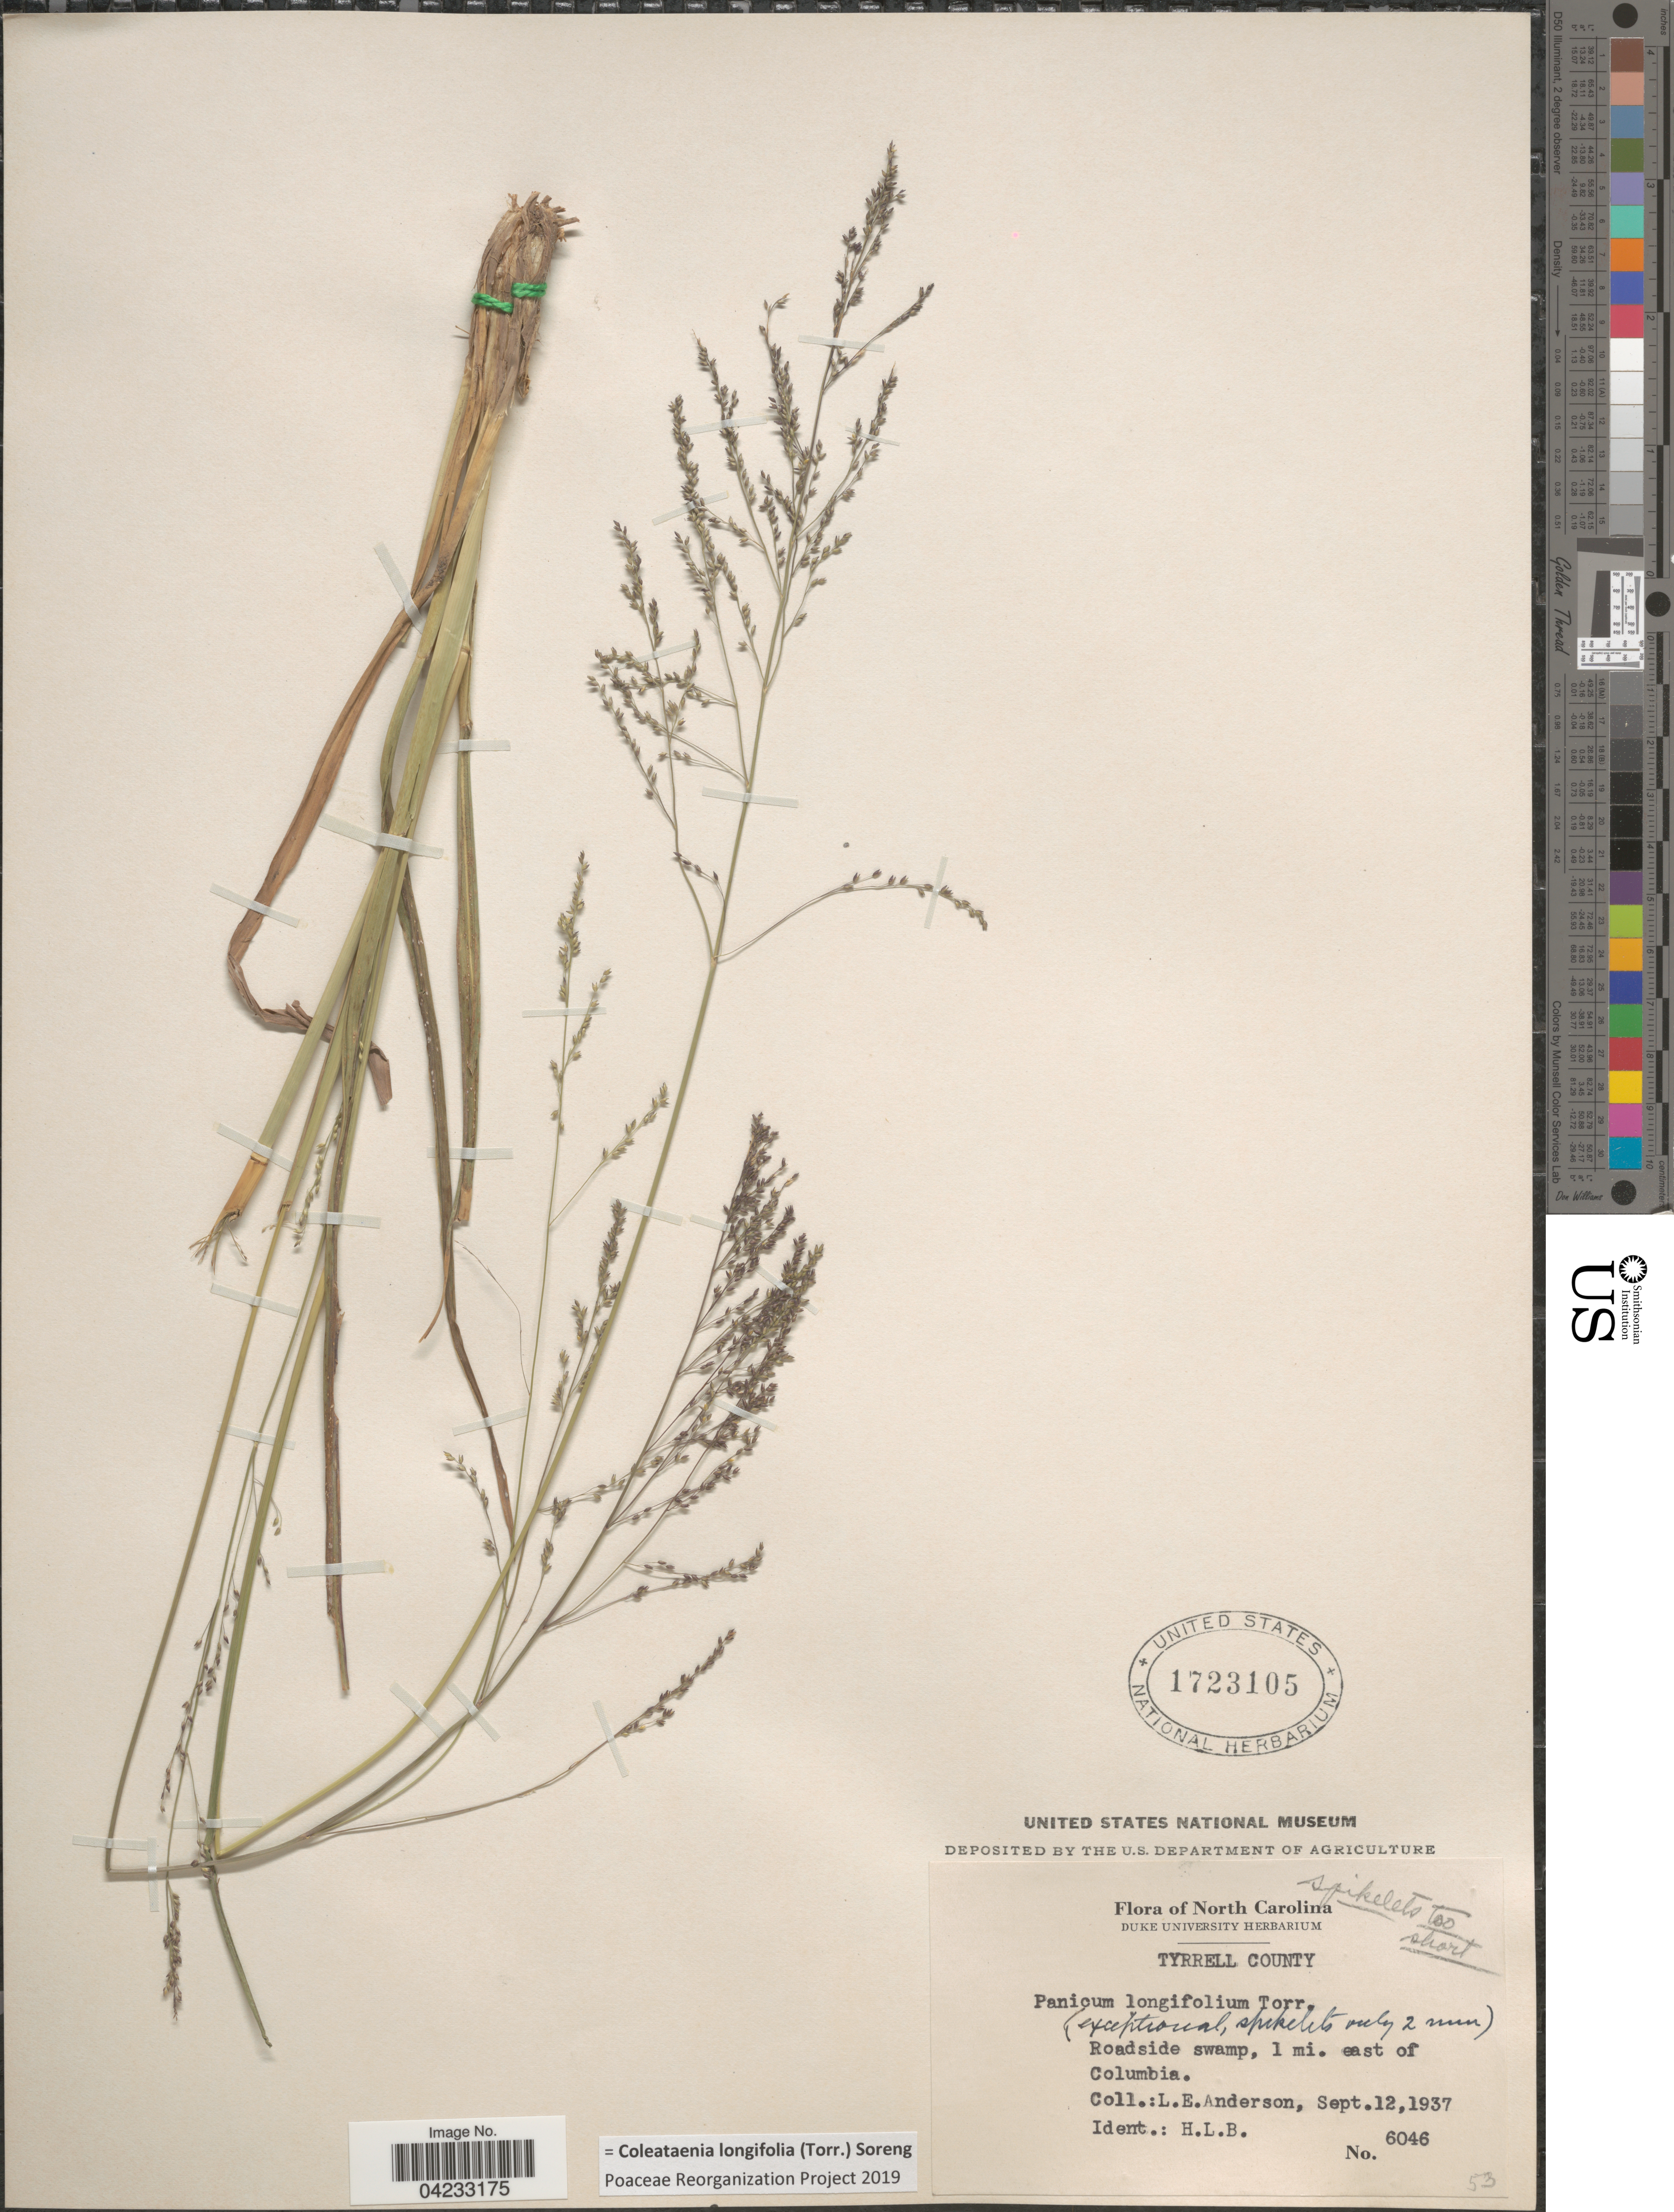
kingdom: Plantae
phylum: Tracheophyta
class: Liliopsida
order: Poales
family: Poaceae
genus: Coleataenia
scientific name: Coleataenia longifolia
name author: (Torr.) Soreng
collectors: L. E. Anderson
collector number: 6046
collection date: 1937-09-12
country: United States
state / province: North Carolina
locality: Tyrrell County. Roadside swamp, 1 mi. east of Columbia.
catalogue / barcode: US 1723105